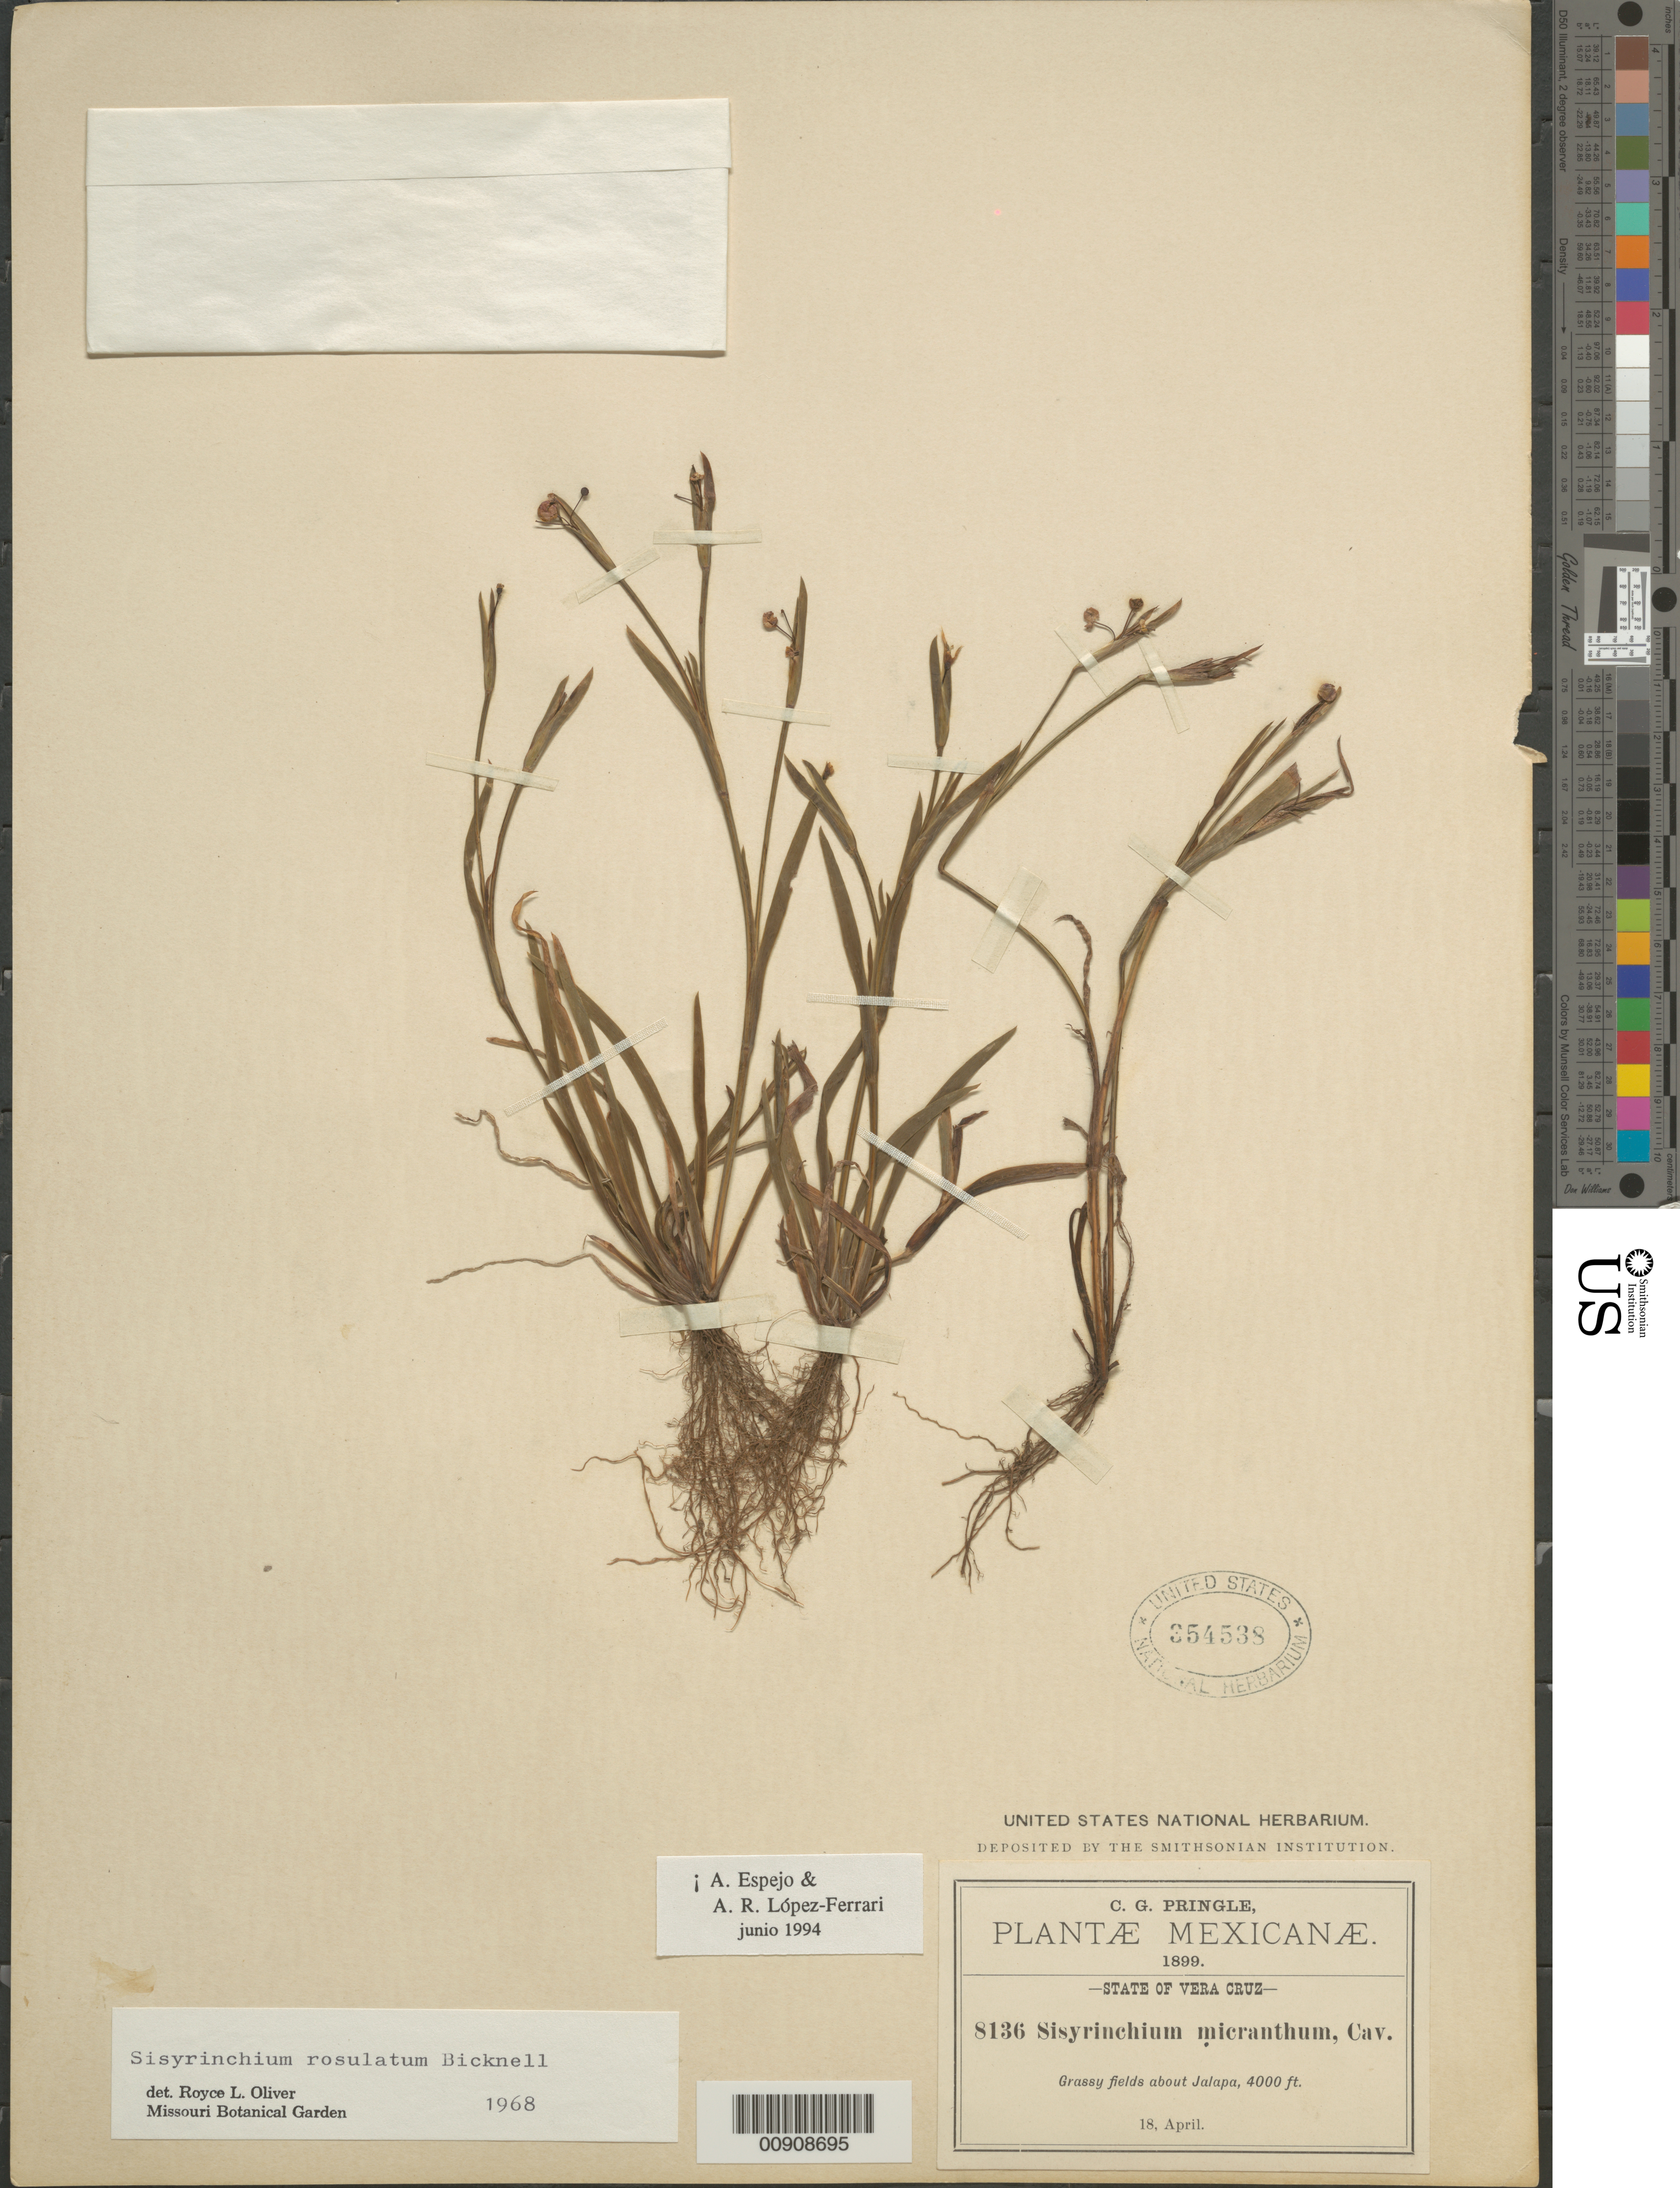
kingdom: Plantae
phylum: Tracheophyta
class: Liliopsida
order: Asparagales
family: Iridaceae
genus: Sisyrinchium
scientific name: Sisyrinchium rosulatum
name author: E.P. Bicknell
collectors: C. G. Pringle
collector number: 8136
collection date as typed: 18 Apr 1899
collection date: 1899-04-18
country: Mexico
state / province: Veracruz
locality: About Jalapa, State of Veracruz.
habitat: Grassy fields.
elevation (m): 1219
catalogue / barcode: US 354538